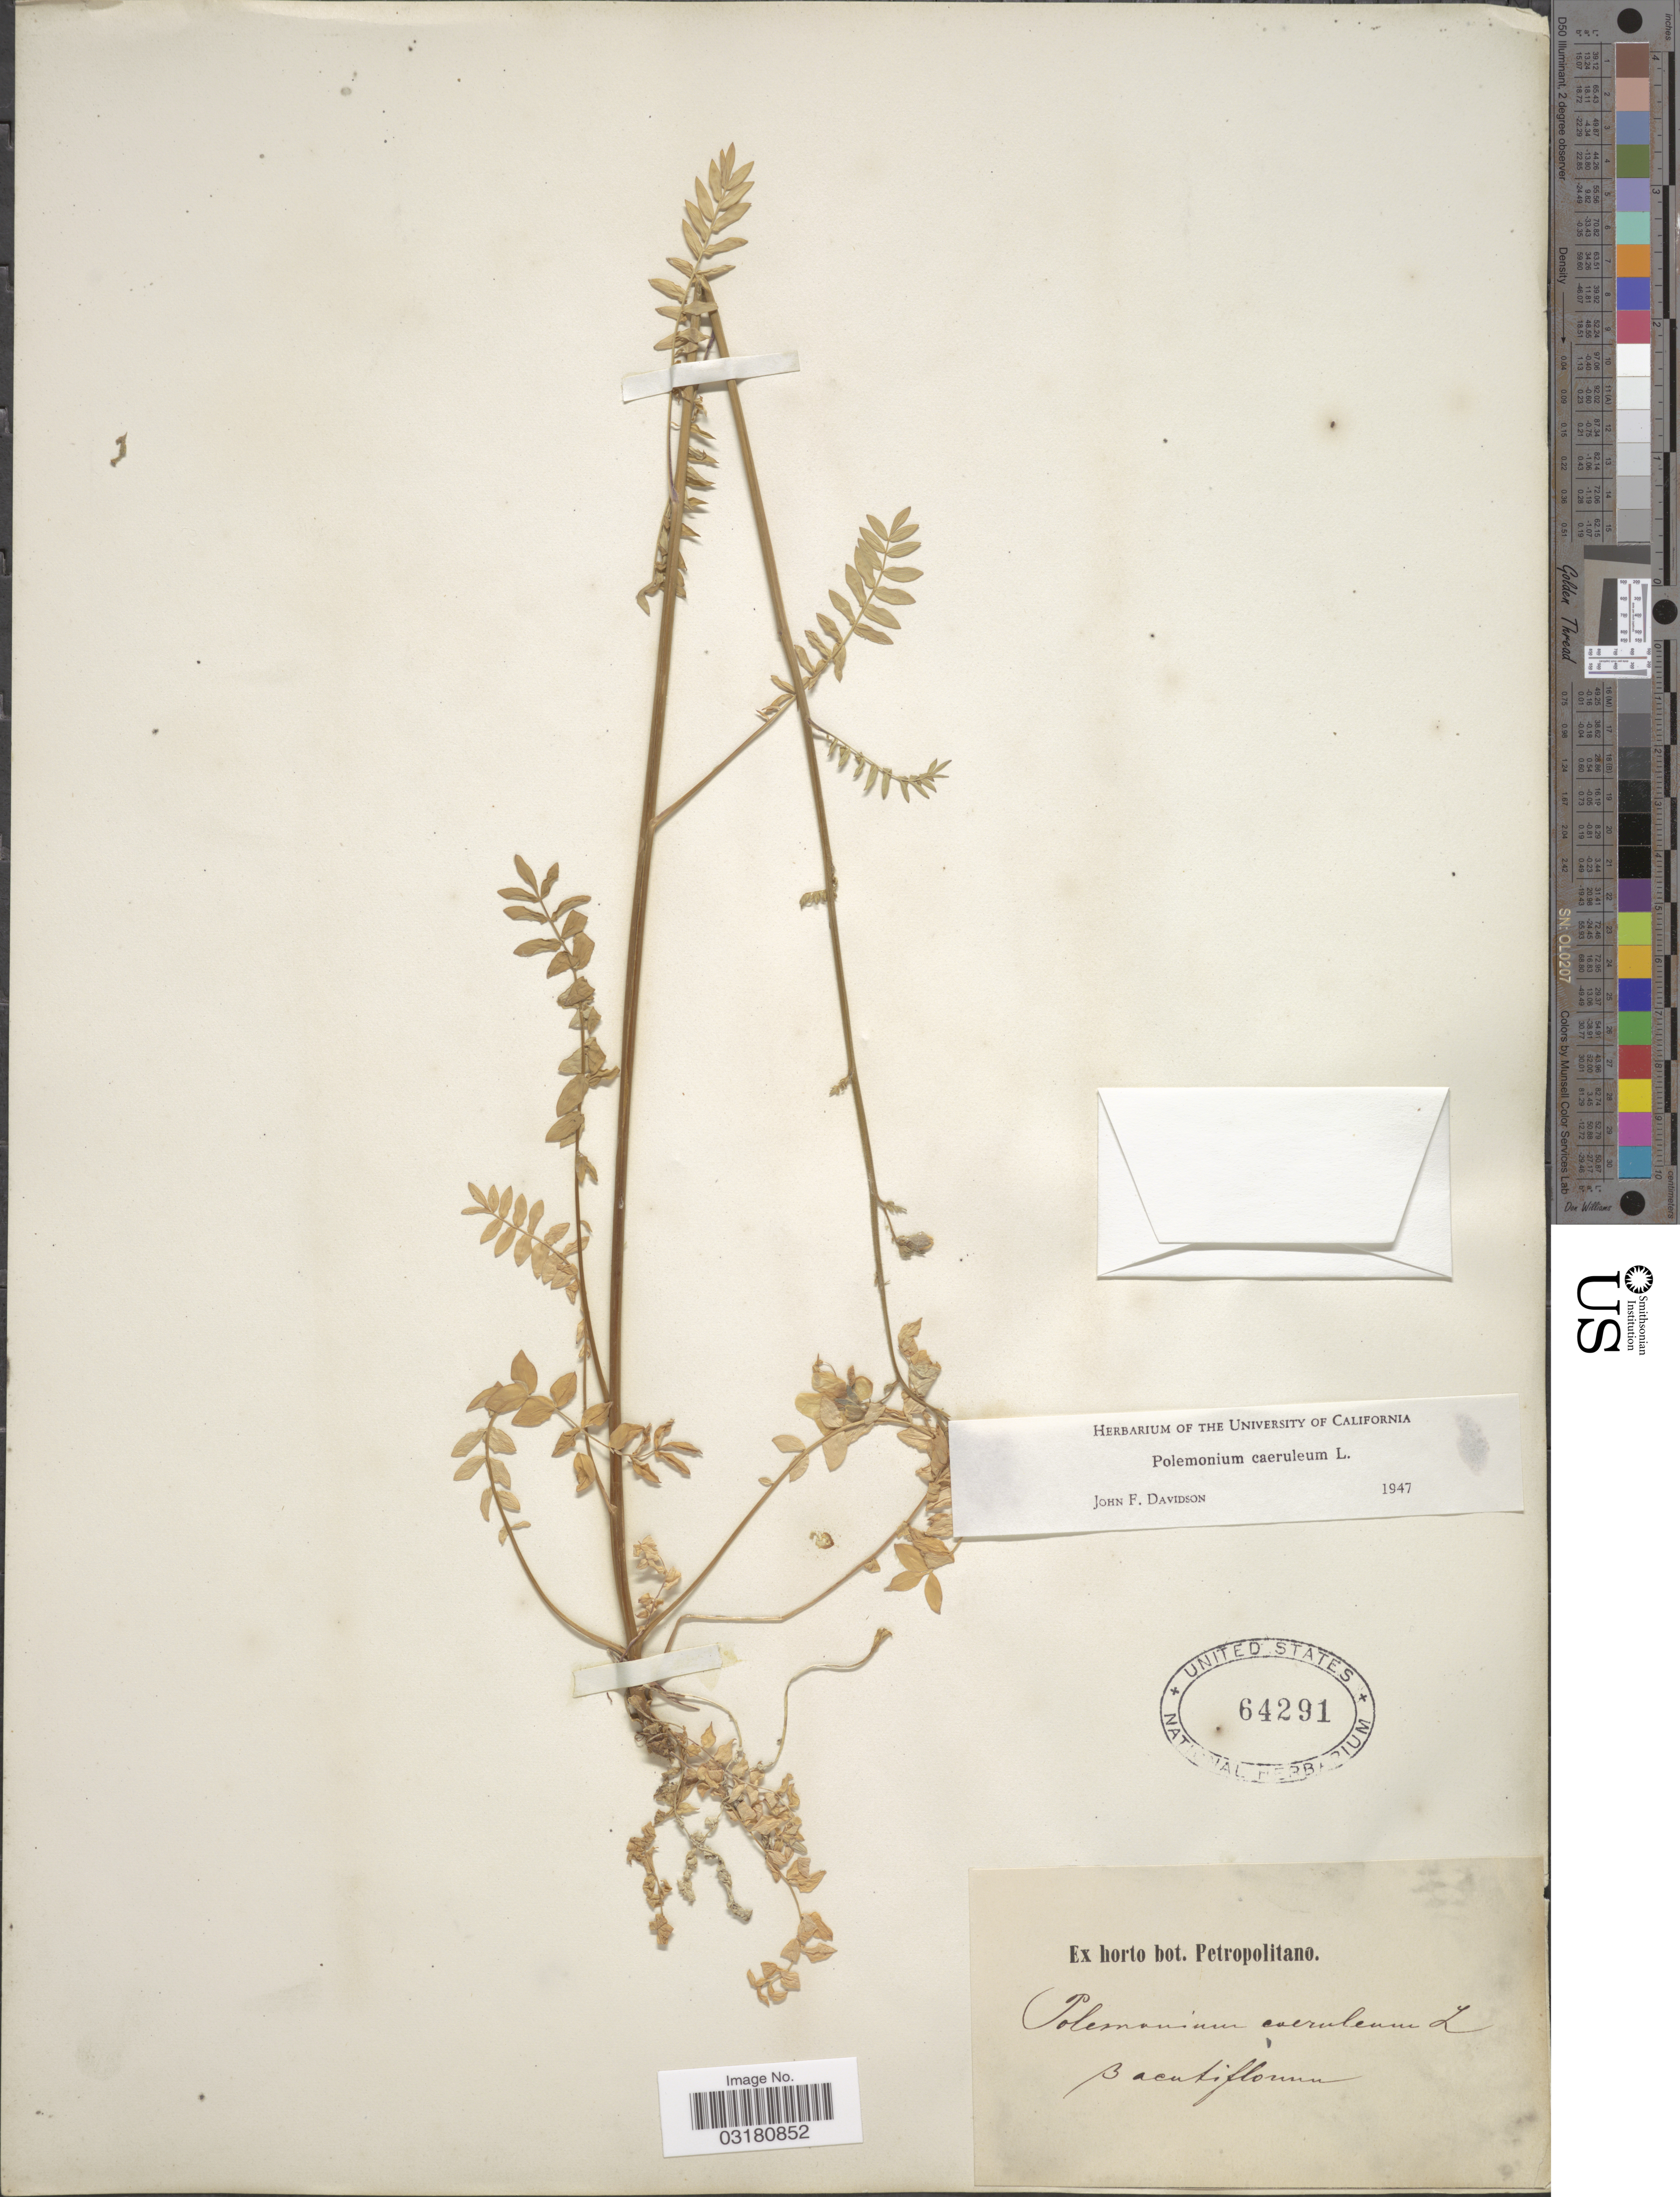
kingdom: Plantae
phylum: Tracheophyta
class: Magnoliopsida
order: Ericales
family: Polemoniaceae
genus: Polemonium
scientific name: Polemonium caeruleum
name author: L.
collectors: ex Horto Bot. Petropolitano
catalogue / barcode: US 64291